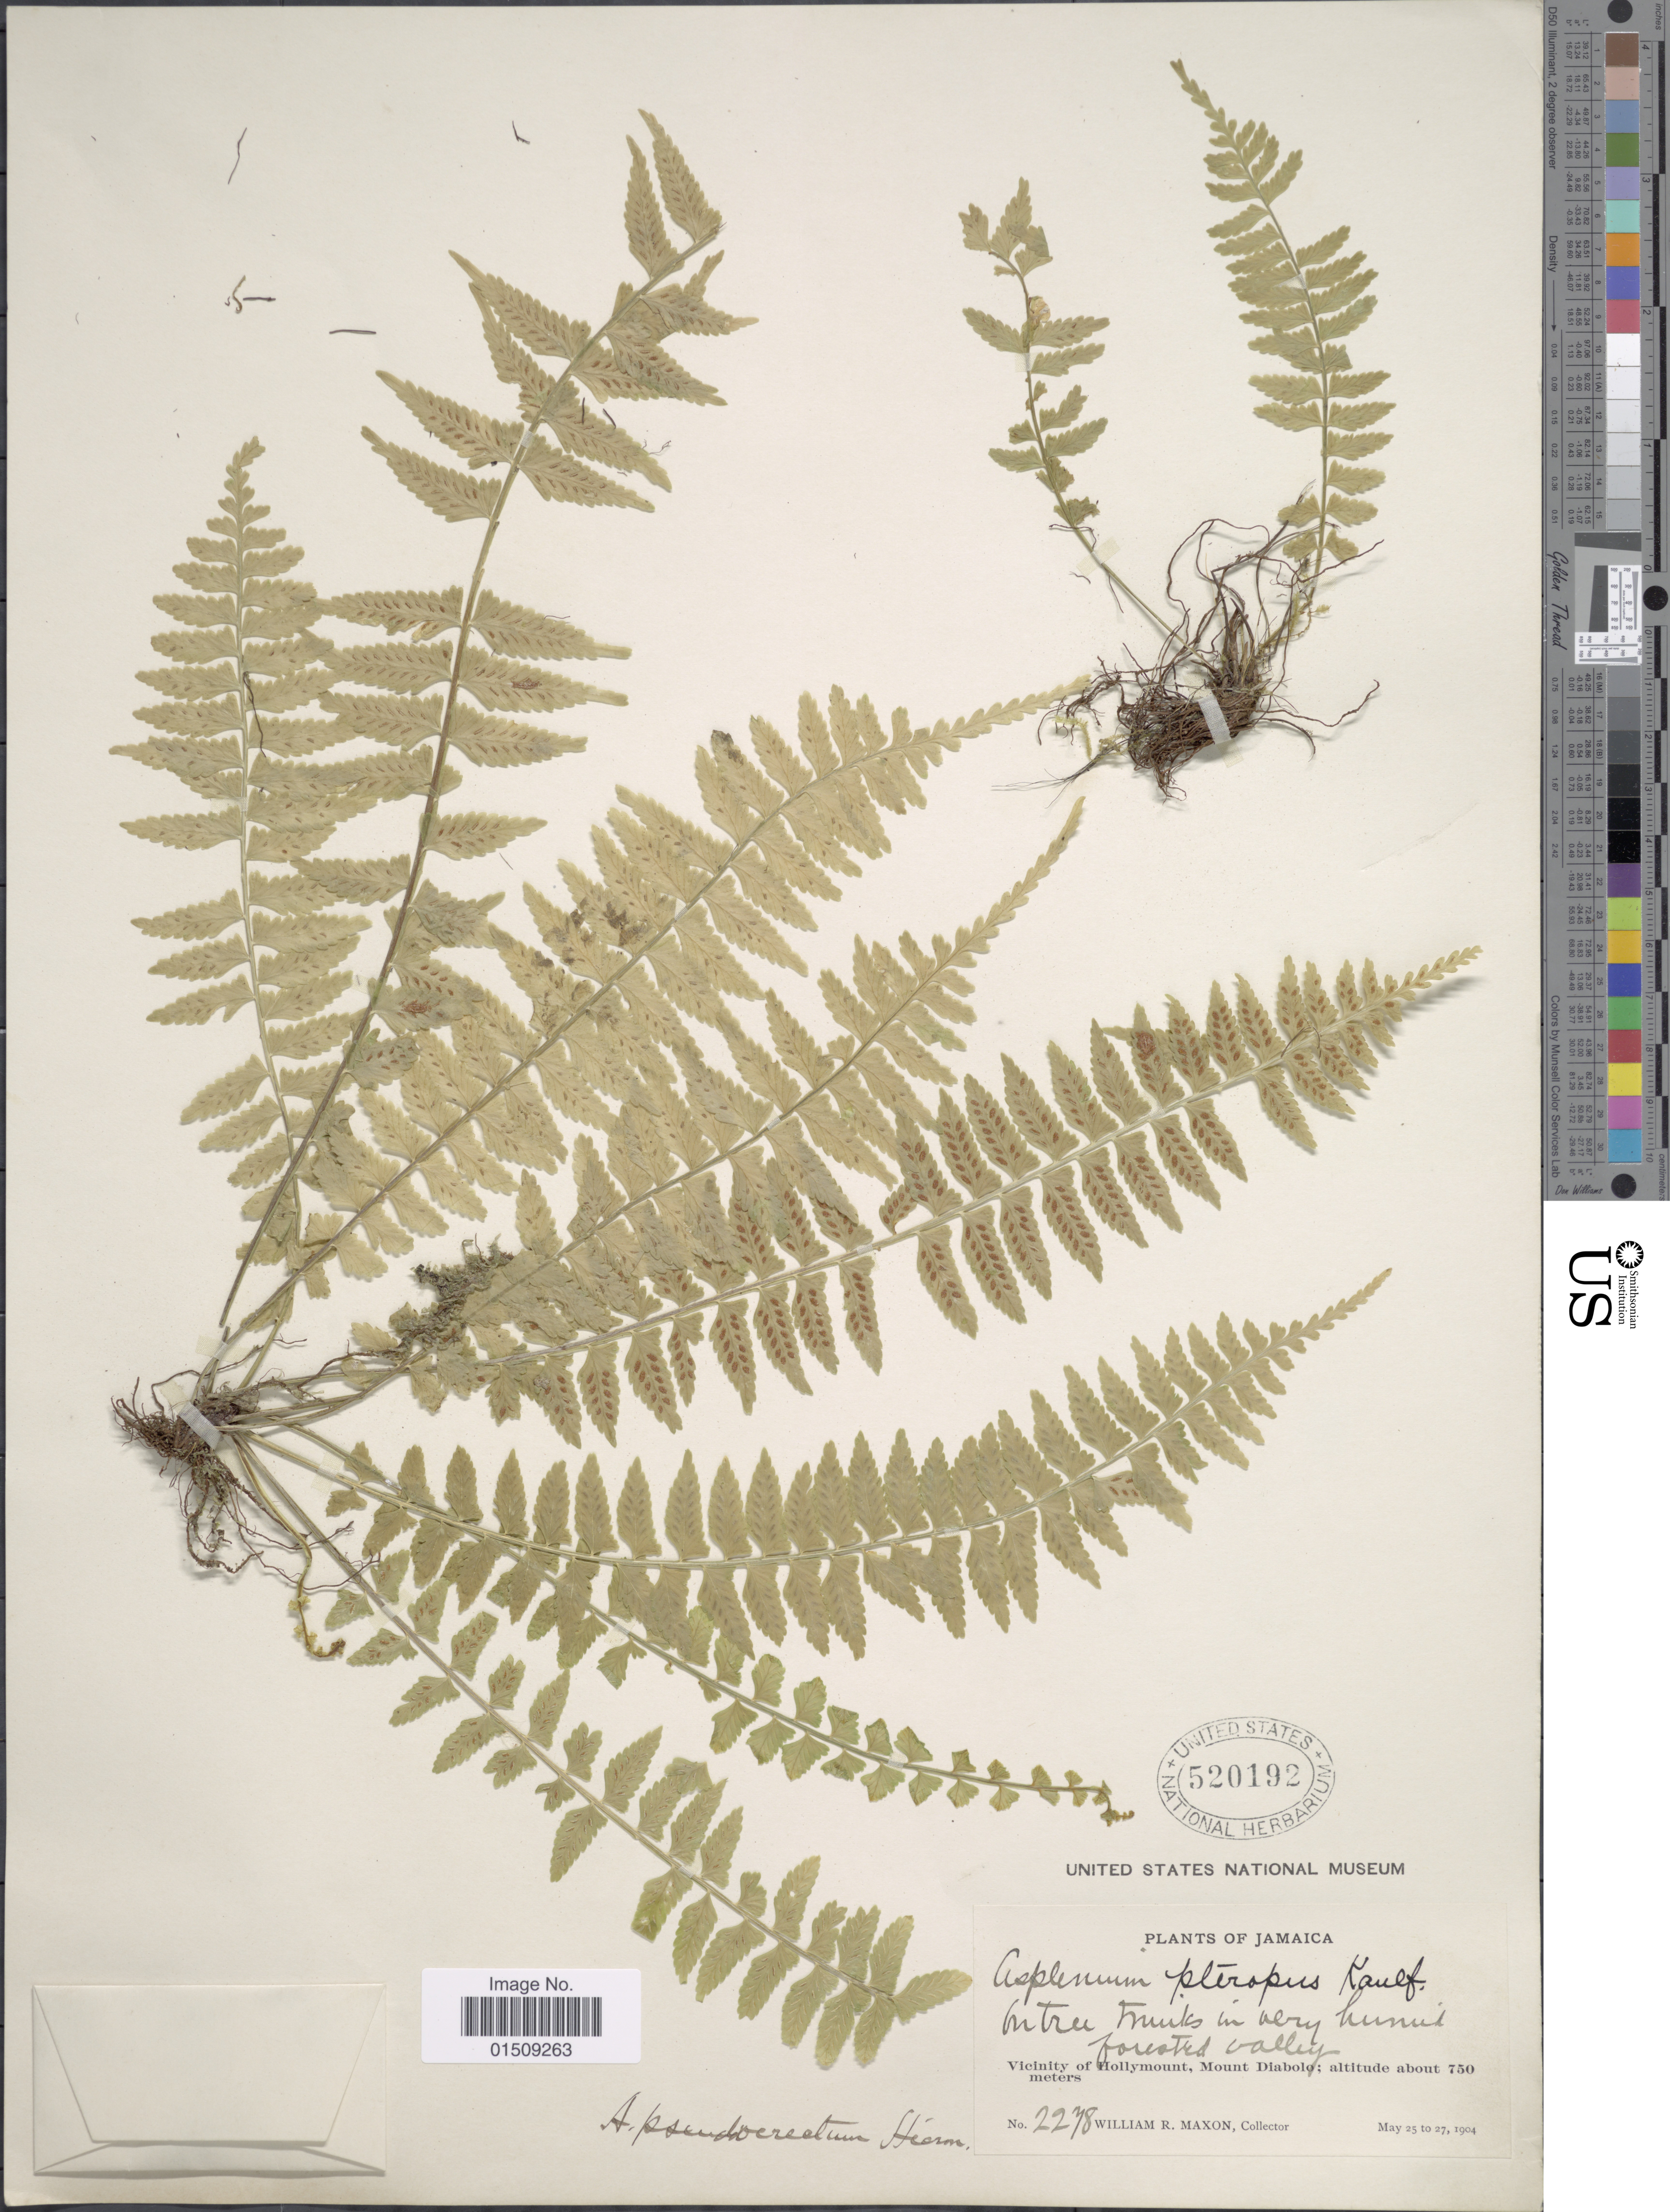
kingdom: Plantae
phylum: Tracheophyta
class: Polypodiopsida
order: Polypodiales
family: Aspleniaceae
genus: Asplenium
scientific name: Asplenium pteropus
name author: Kaulf.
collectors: W. R. Maxon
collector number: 2278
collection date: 1904-05-25/1904-05-27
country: Jamaica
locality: Vicinity of Hollymount, Mount Diabolo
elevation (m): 750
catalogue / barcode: US 520192